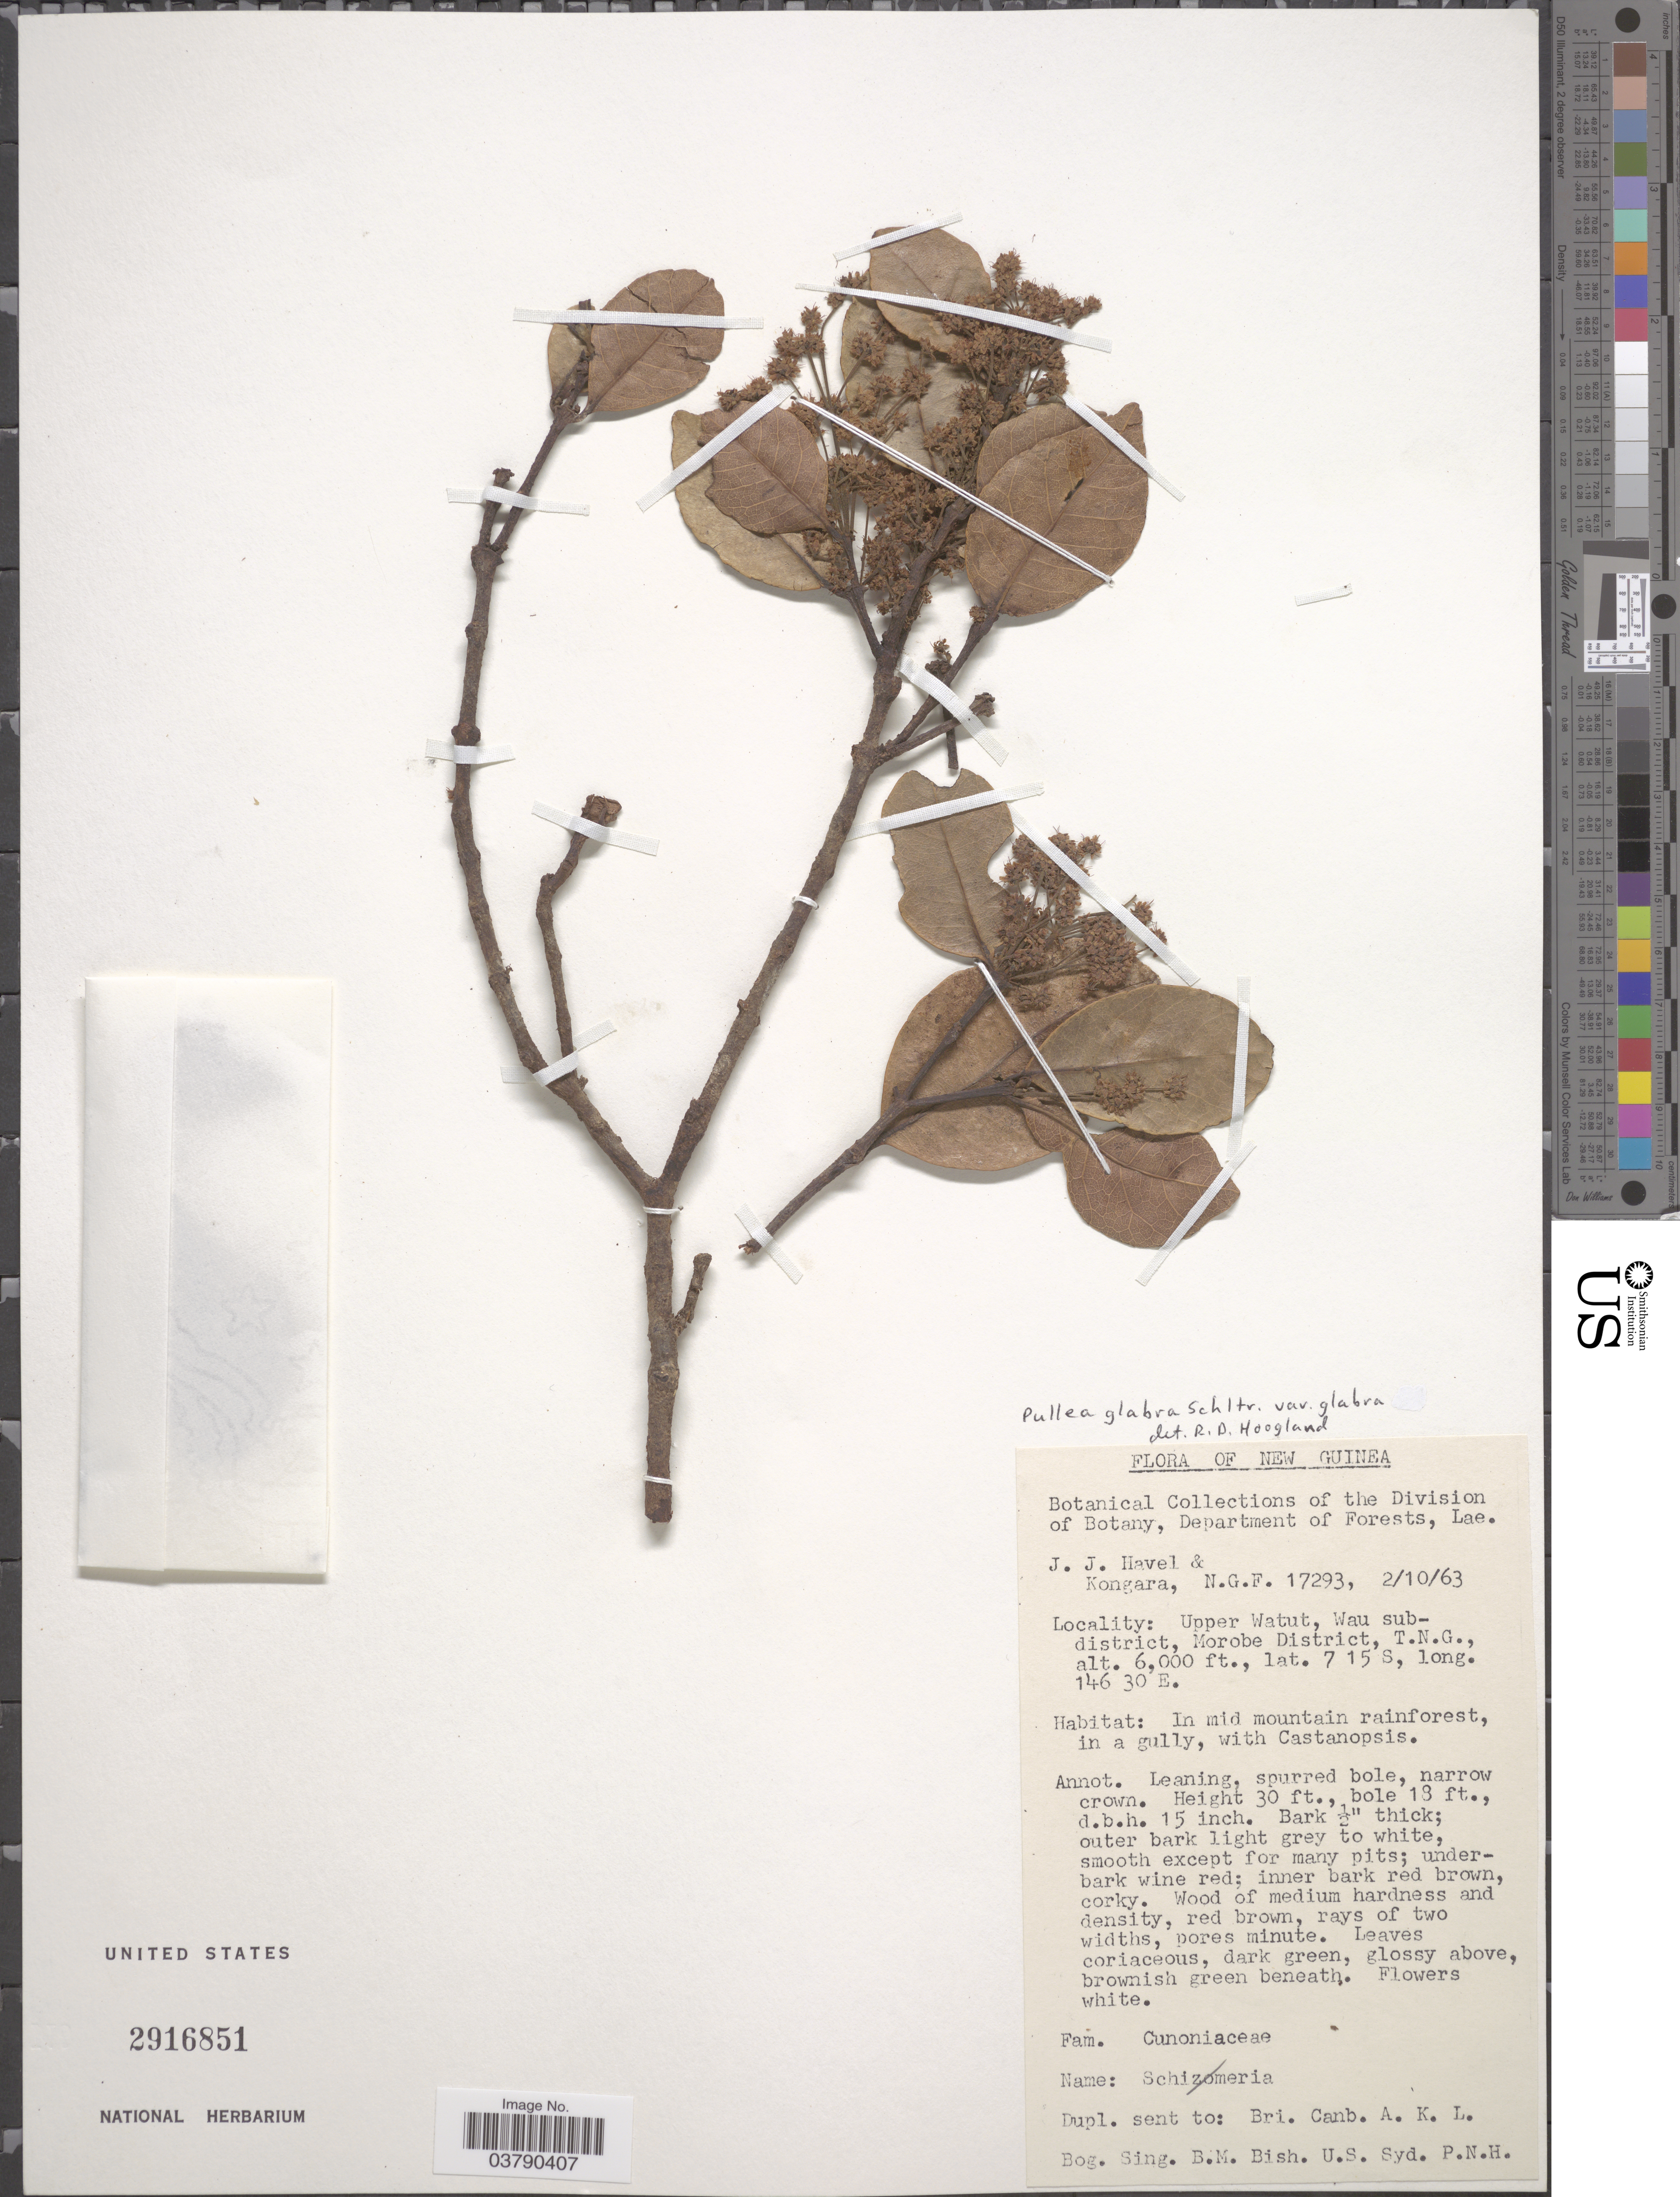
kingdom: Plantae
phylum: Tracheophyta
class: Magnoliopsida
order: Oxalidales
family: Cunoniaceae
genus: Pullea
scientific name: Pullea glabra var. glabra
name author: Schltr.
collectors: J. Havel & -. Kongara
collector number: N.G.F. 17293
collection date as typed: Transcribed d/m/y: 2/10/63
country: Papua New Guinea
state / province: Morobe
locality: New Guinea. Upper Watut, Wau sub-district, Morobe District, T.N.G.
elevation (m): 1829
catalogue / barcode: US 2916851